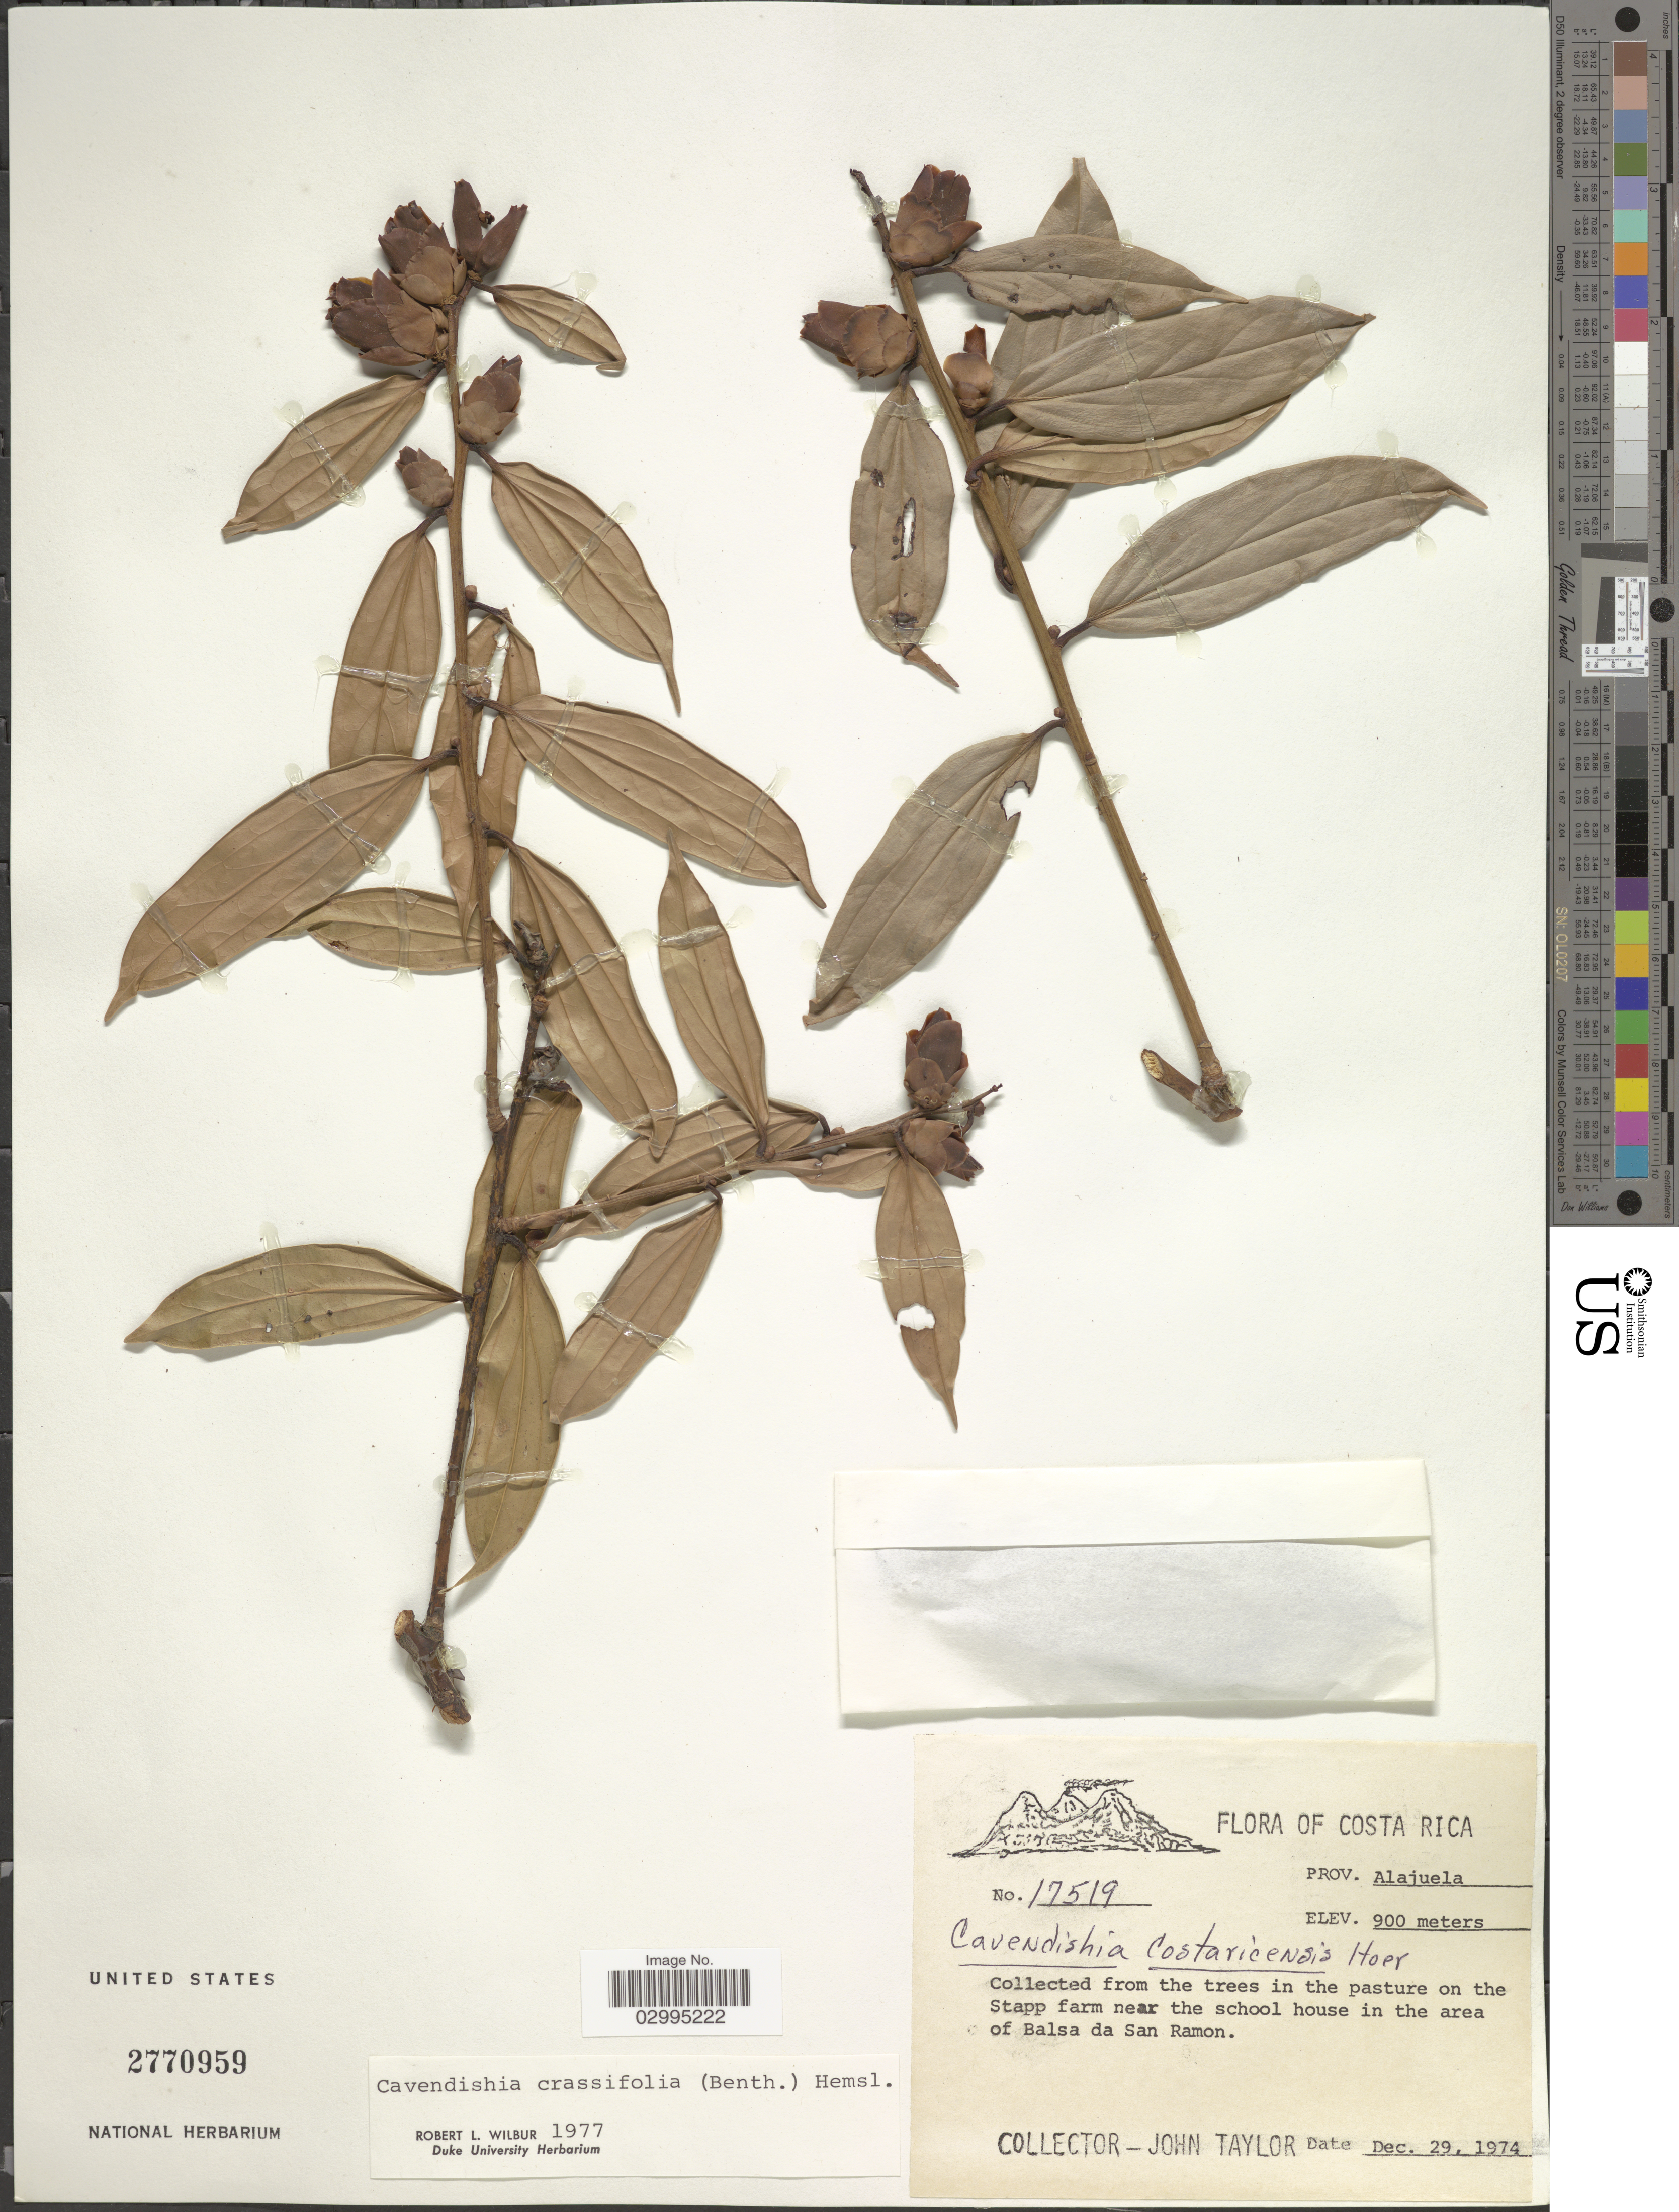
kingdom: Plantae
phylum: Tracheophyta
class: Magnoliopsida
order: Ericales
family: Ericaceae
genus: Cavendishia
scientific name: Cavendishia crassifolia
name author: (Benth.) Hemsl.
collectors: J. Taylor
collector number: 17519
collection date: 1974-12-29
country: Costa Rica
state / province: Alajuela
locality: On the Stapp farm near the school house in the area of Balsa da San Ramon.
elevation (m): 900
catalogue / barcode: US 2770959